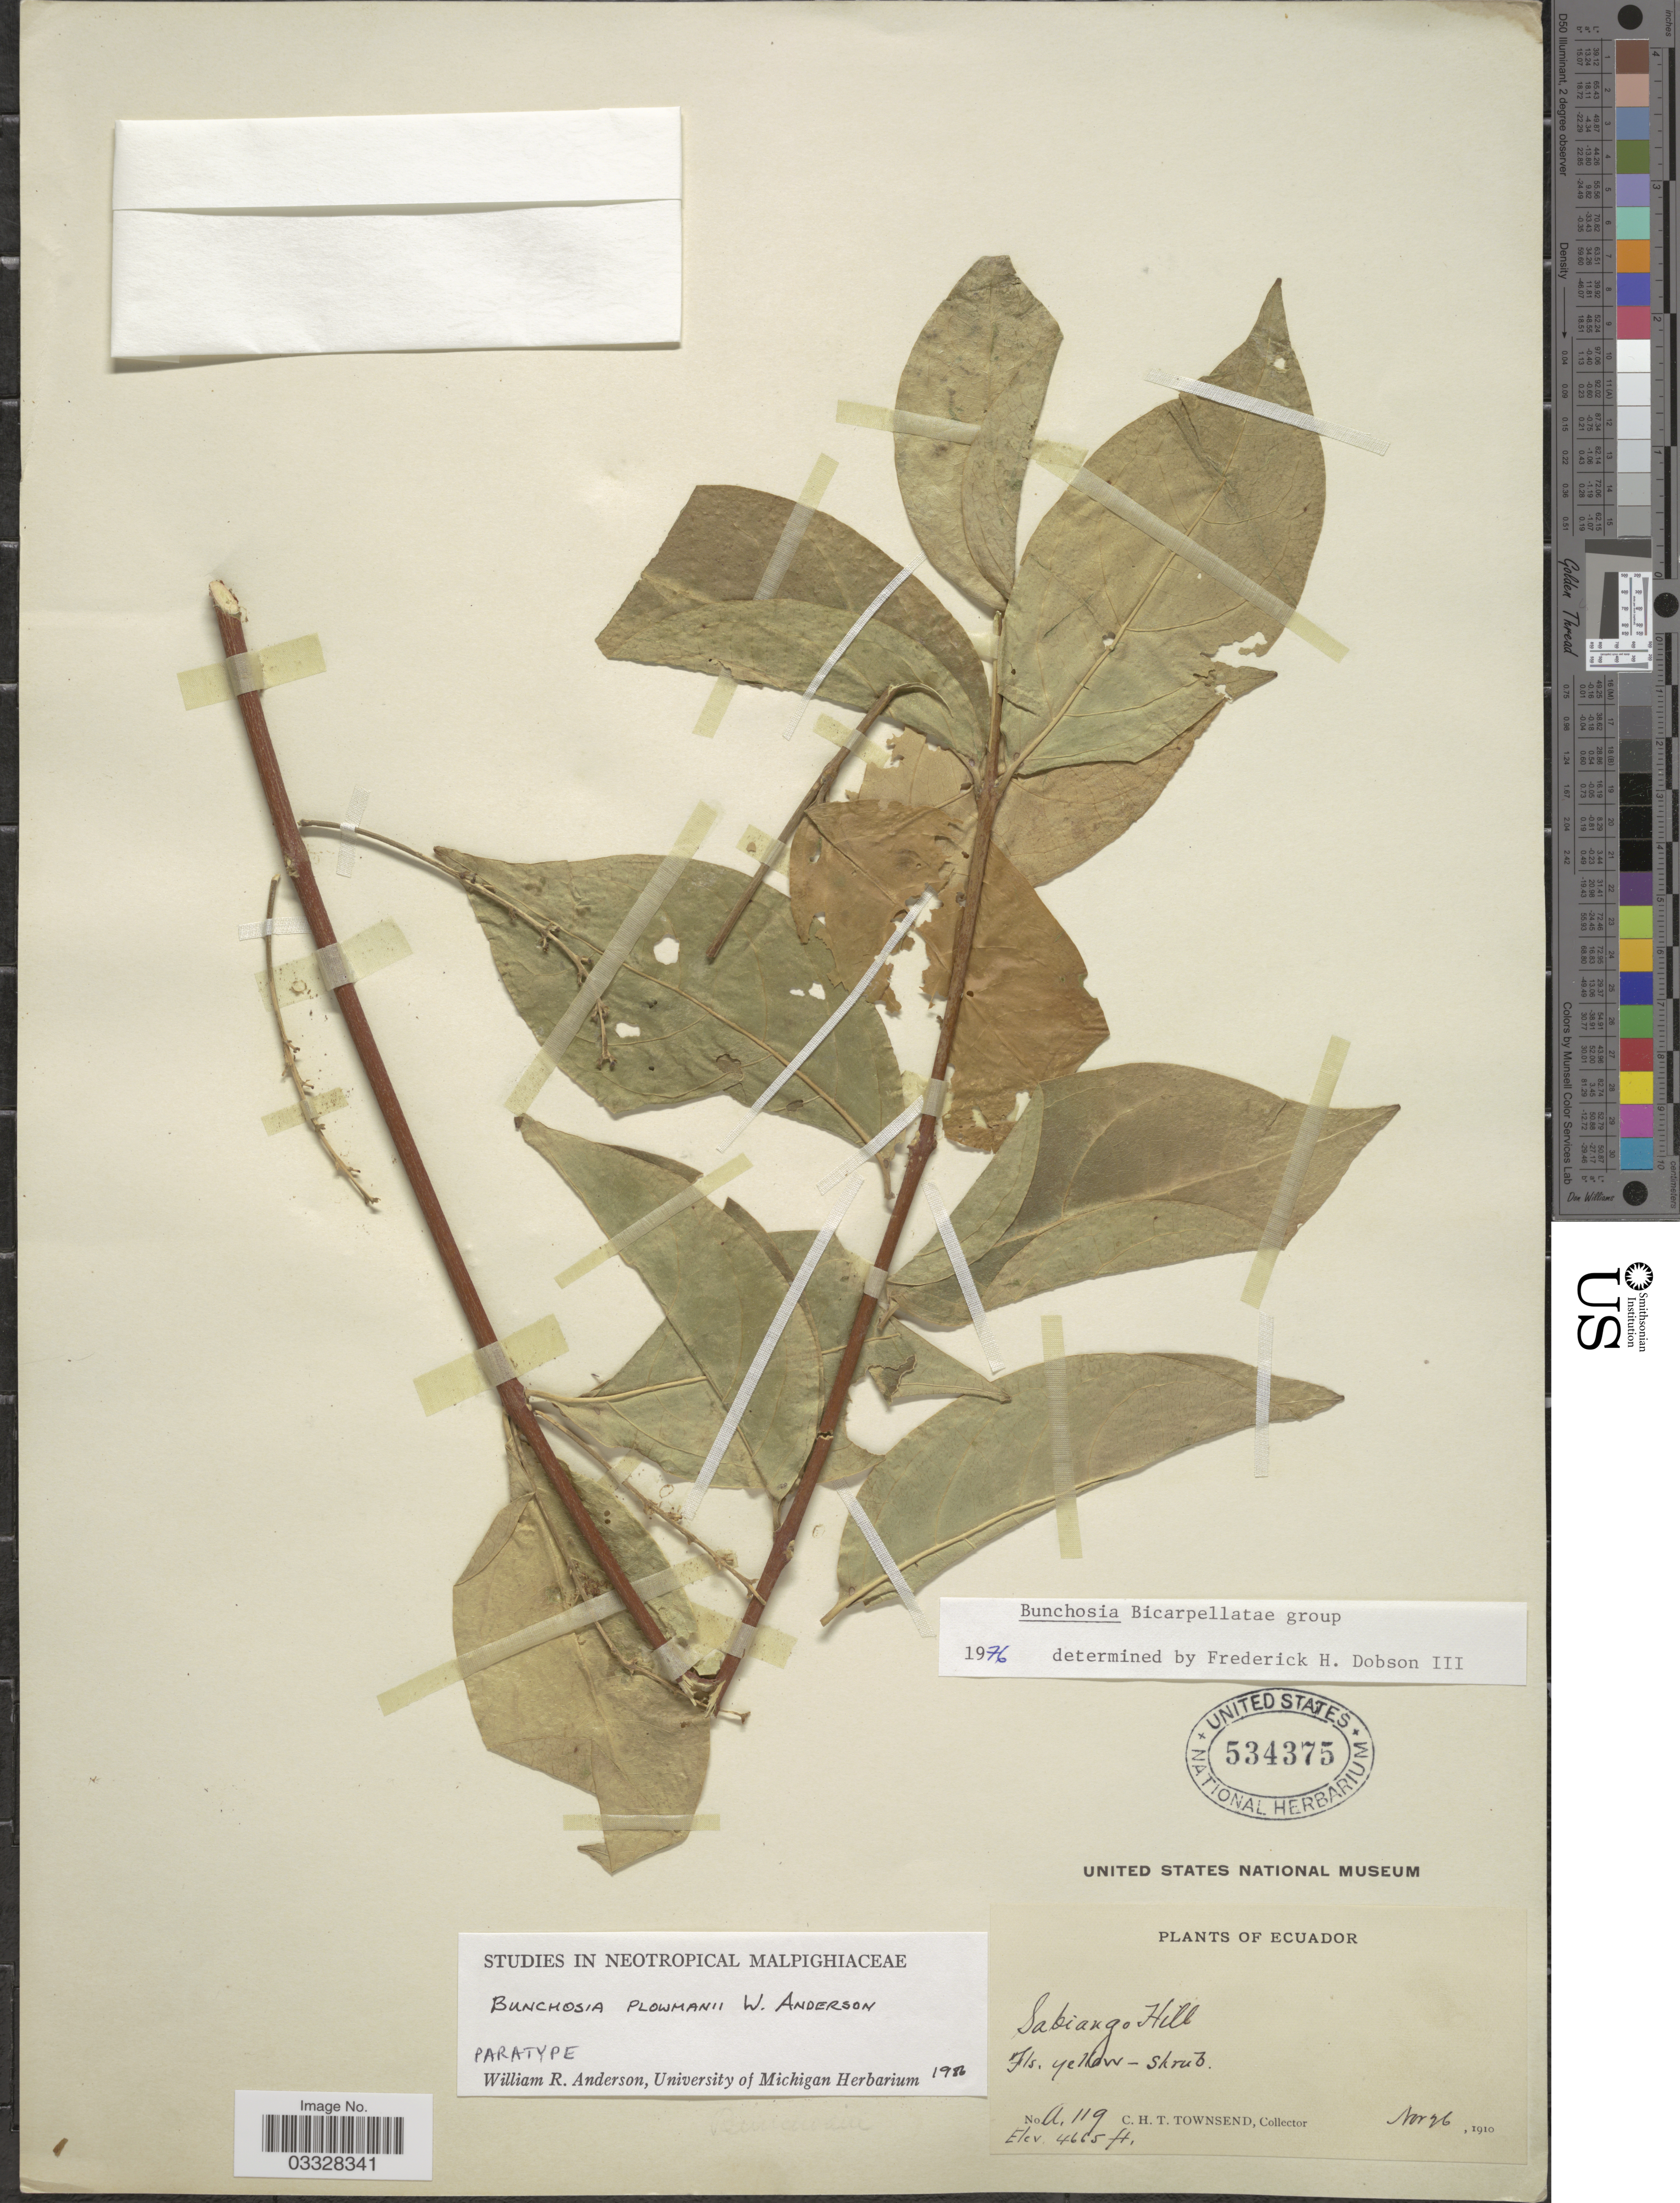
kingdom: Plantae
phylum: Tracheophyta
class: Magnoliopsida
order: Malpighiales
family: Malpighiaceae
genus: Bunchosia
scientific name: Bunchosia plowmanii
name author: W.R. Anderson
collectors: C. H. T. Townsend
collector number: A119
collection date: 1910-11-26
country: Ecuador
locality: Sabiango Hills.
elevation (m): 1422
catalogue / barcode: US 534375